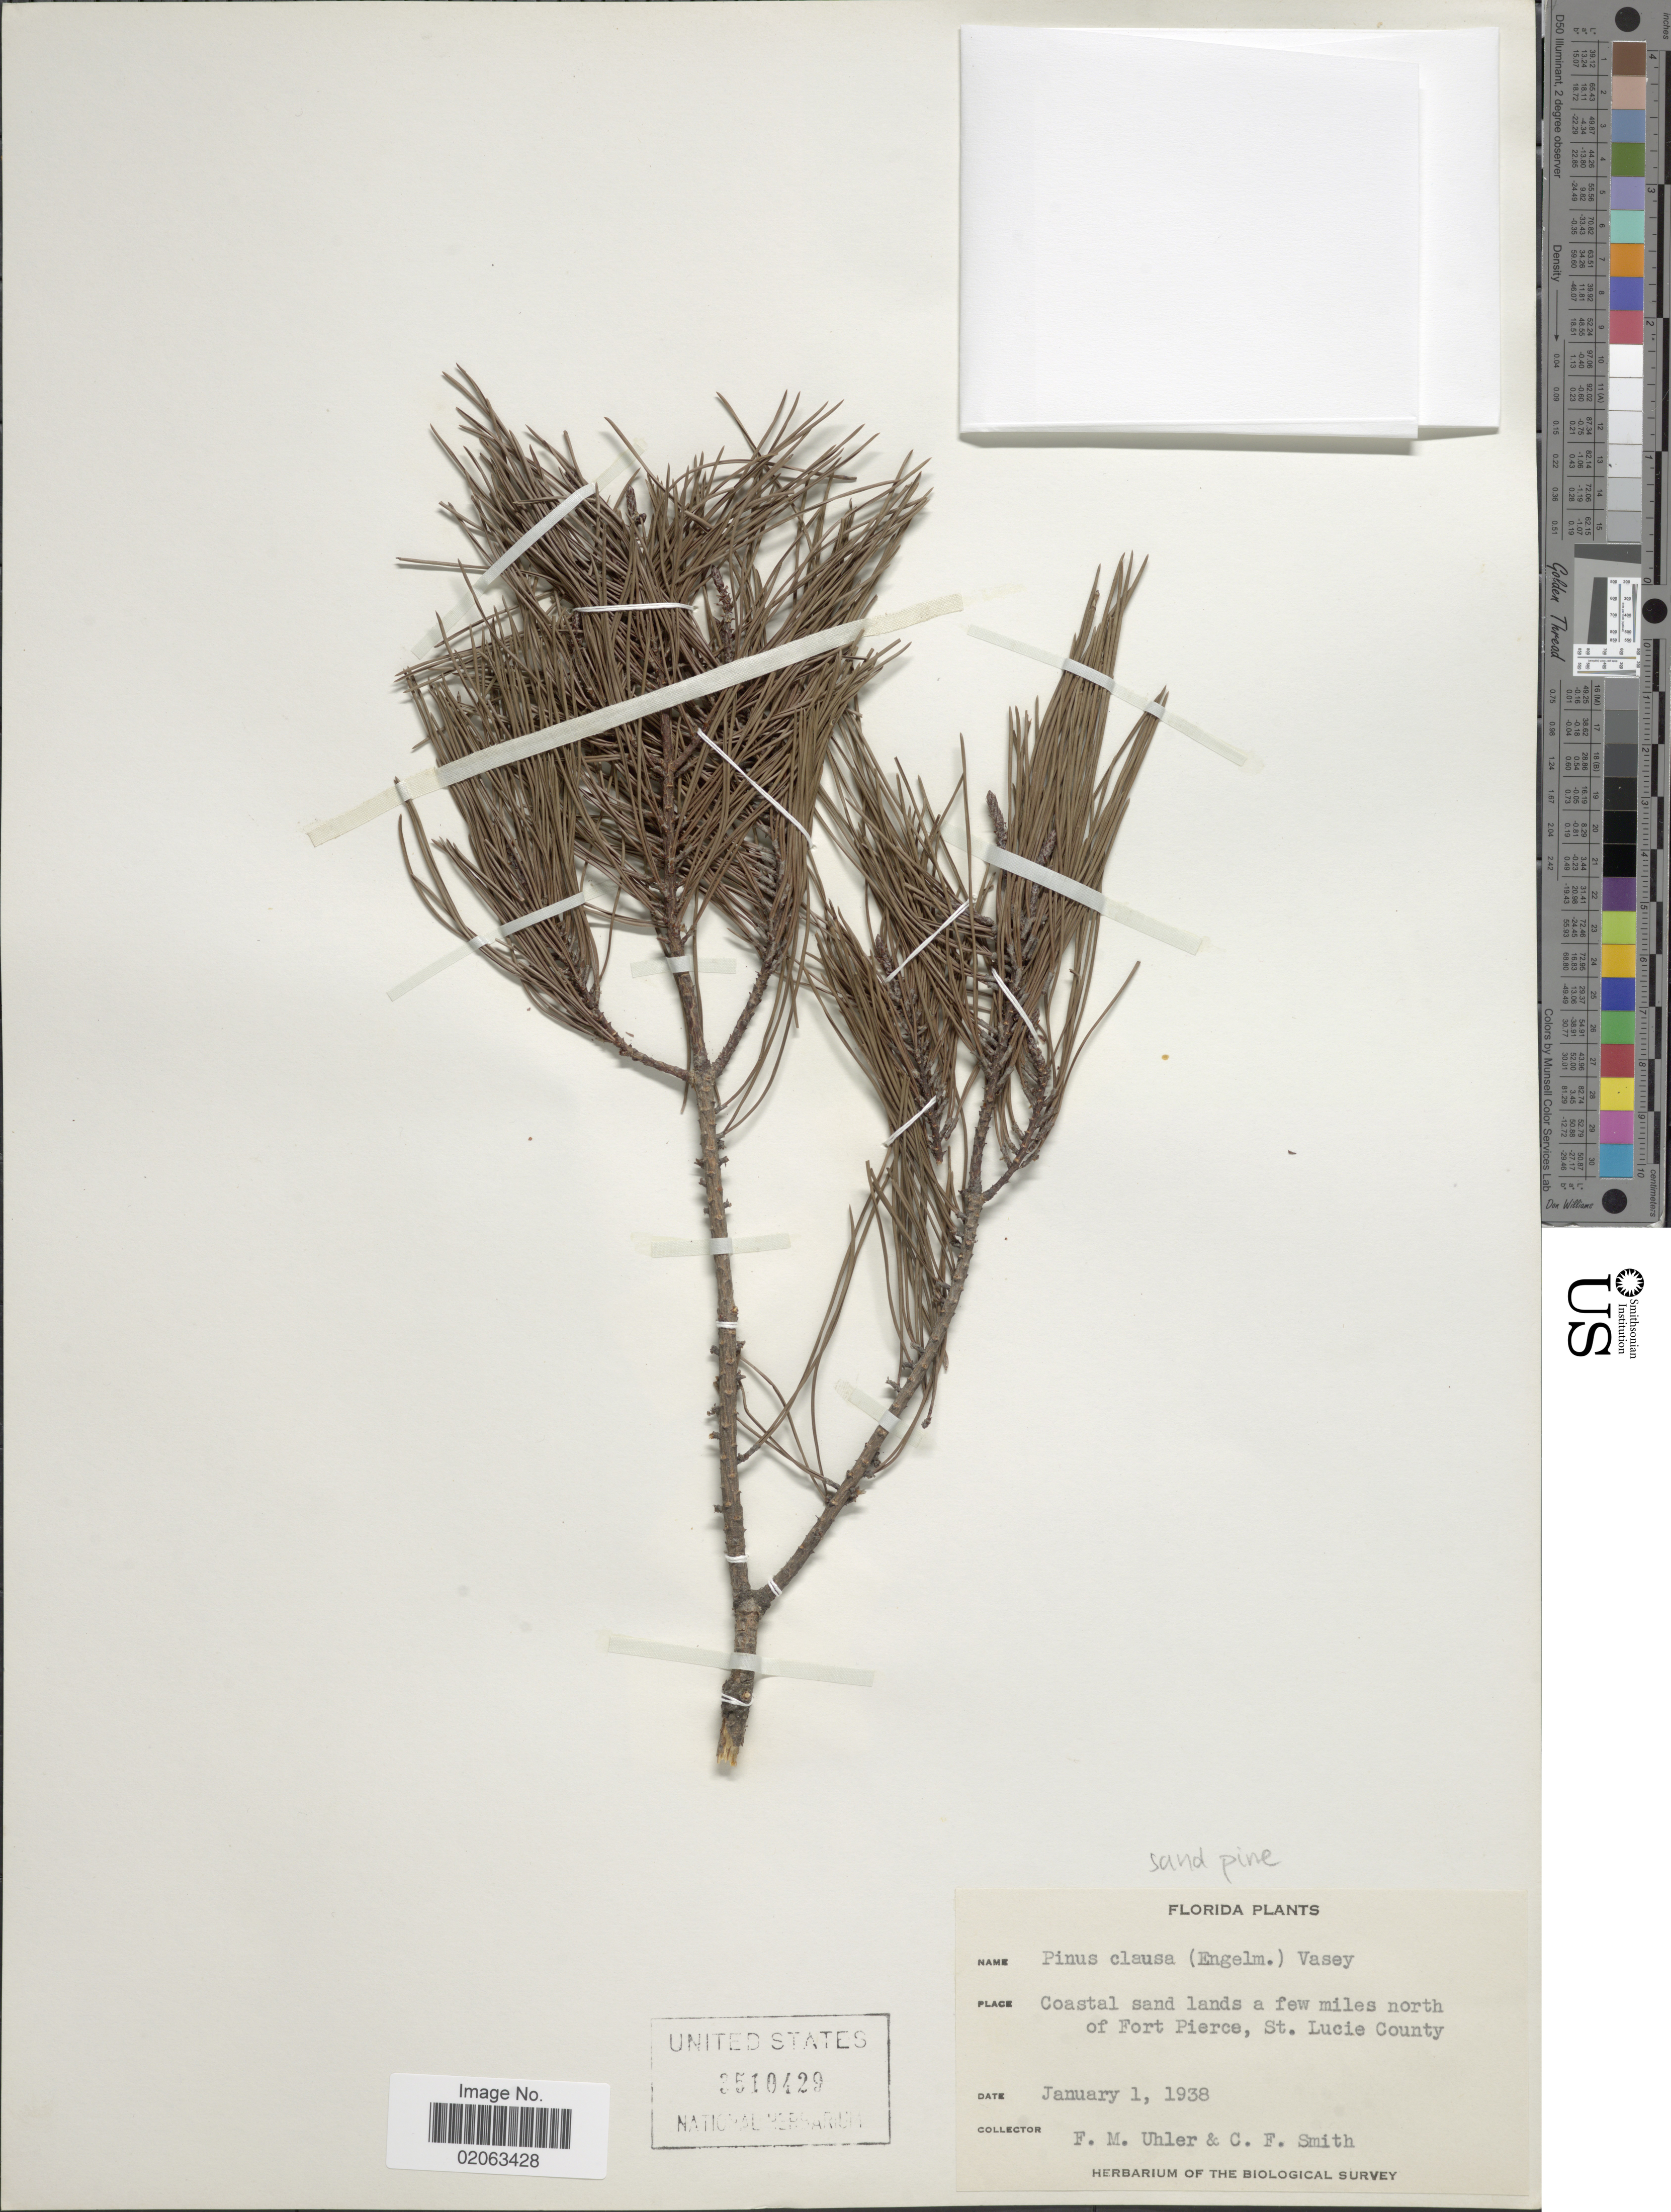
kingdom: Plantae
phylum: Tracheophyta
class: Pinopsida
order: Pinales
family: Pinaceae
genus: Pinus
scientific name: Pinus clausa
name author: (Chapm. ex Engelm.) Vasey ex Sarg.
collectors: F. M. Uhler & C. F. Smith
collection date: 1938-01-01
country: United States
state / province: Florida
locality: Florida, Coastal sand lands a few miles north of Fort Pierce, St. Lucie County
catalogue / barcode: US 3510429